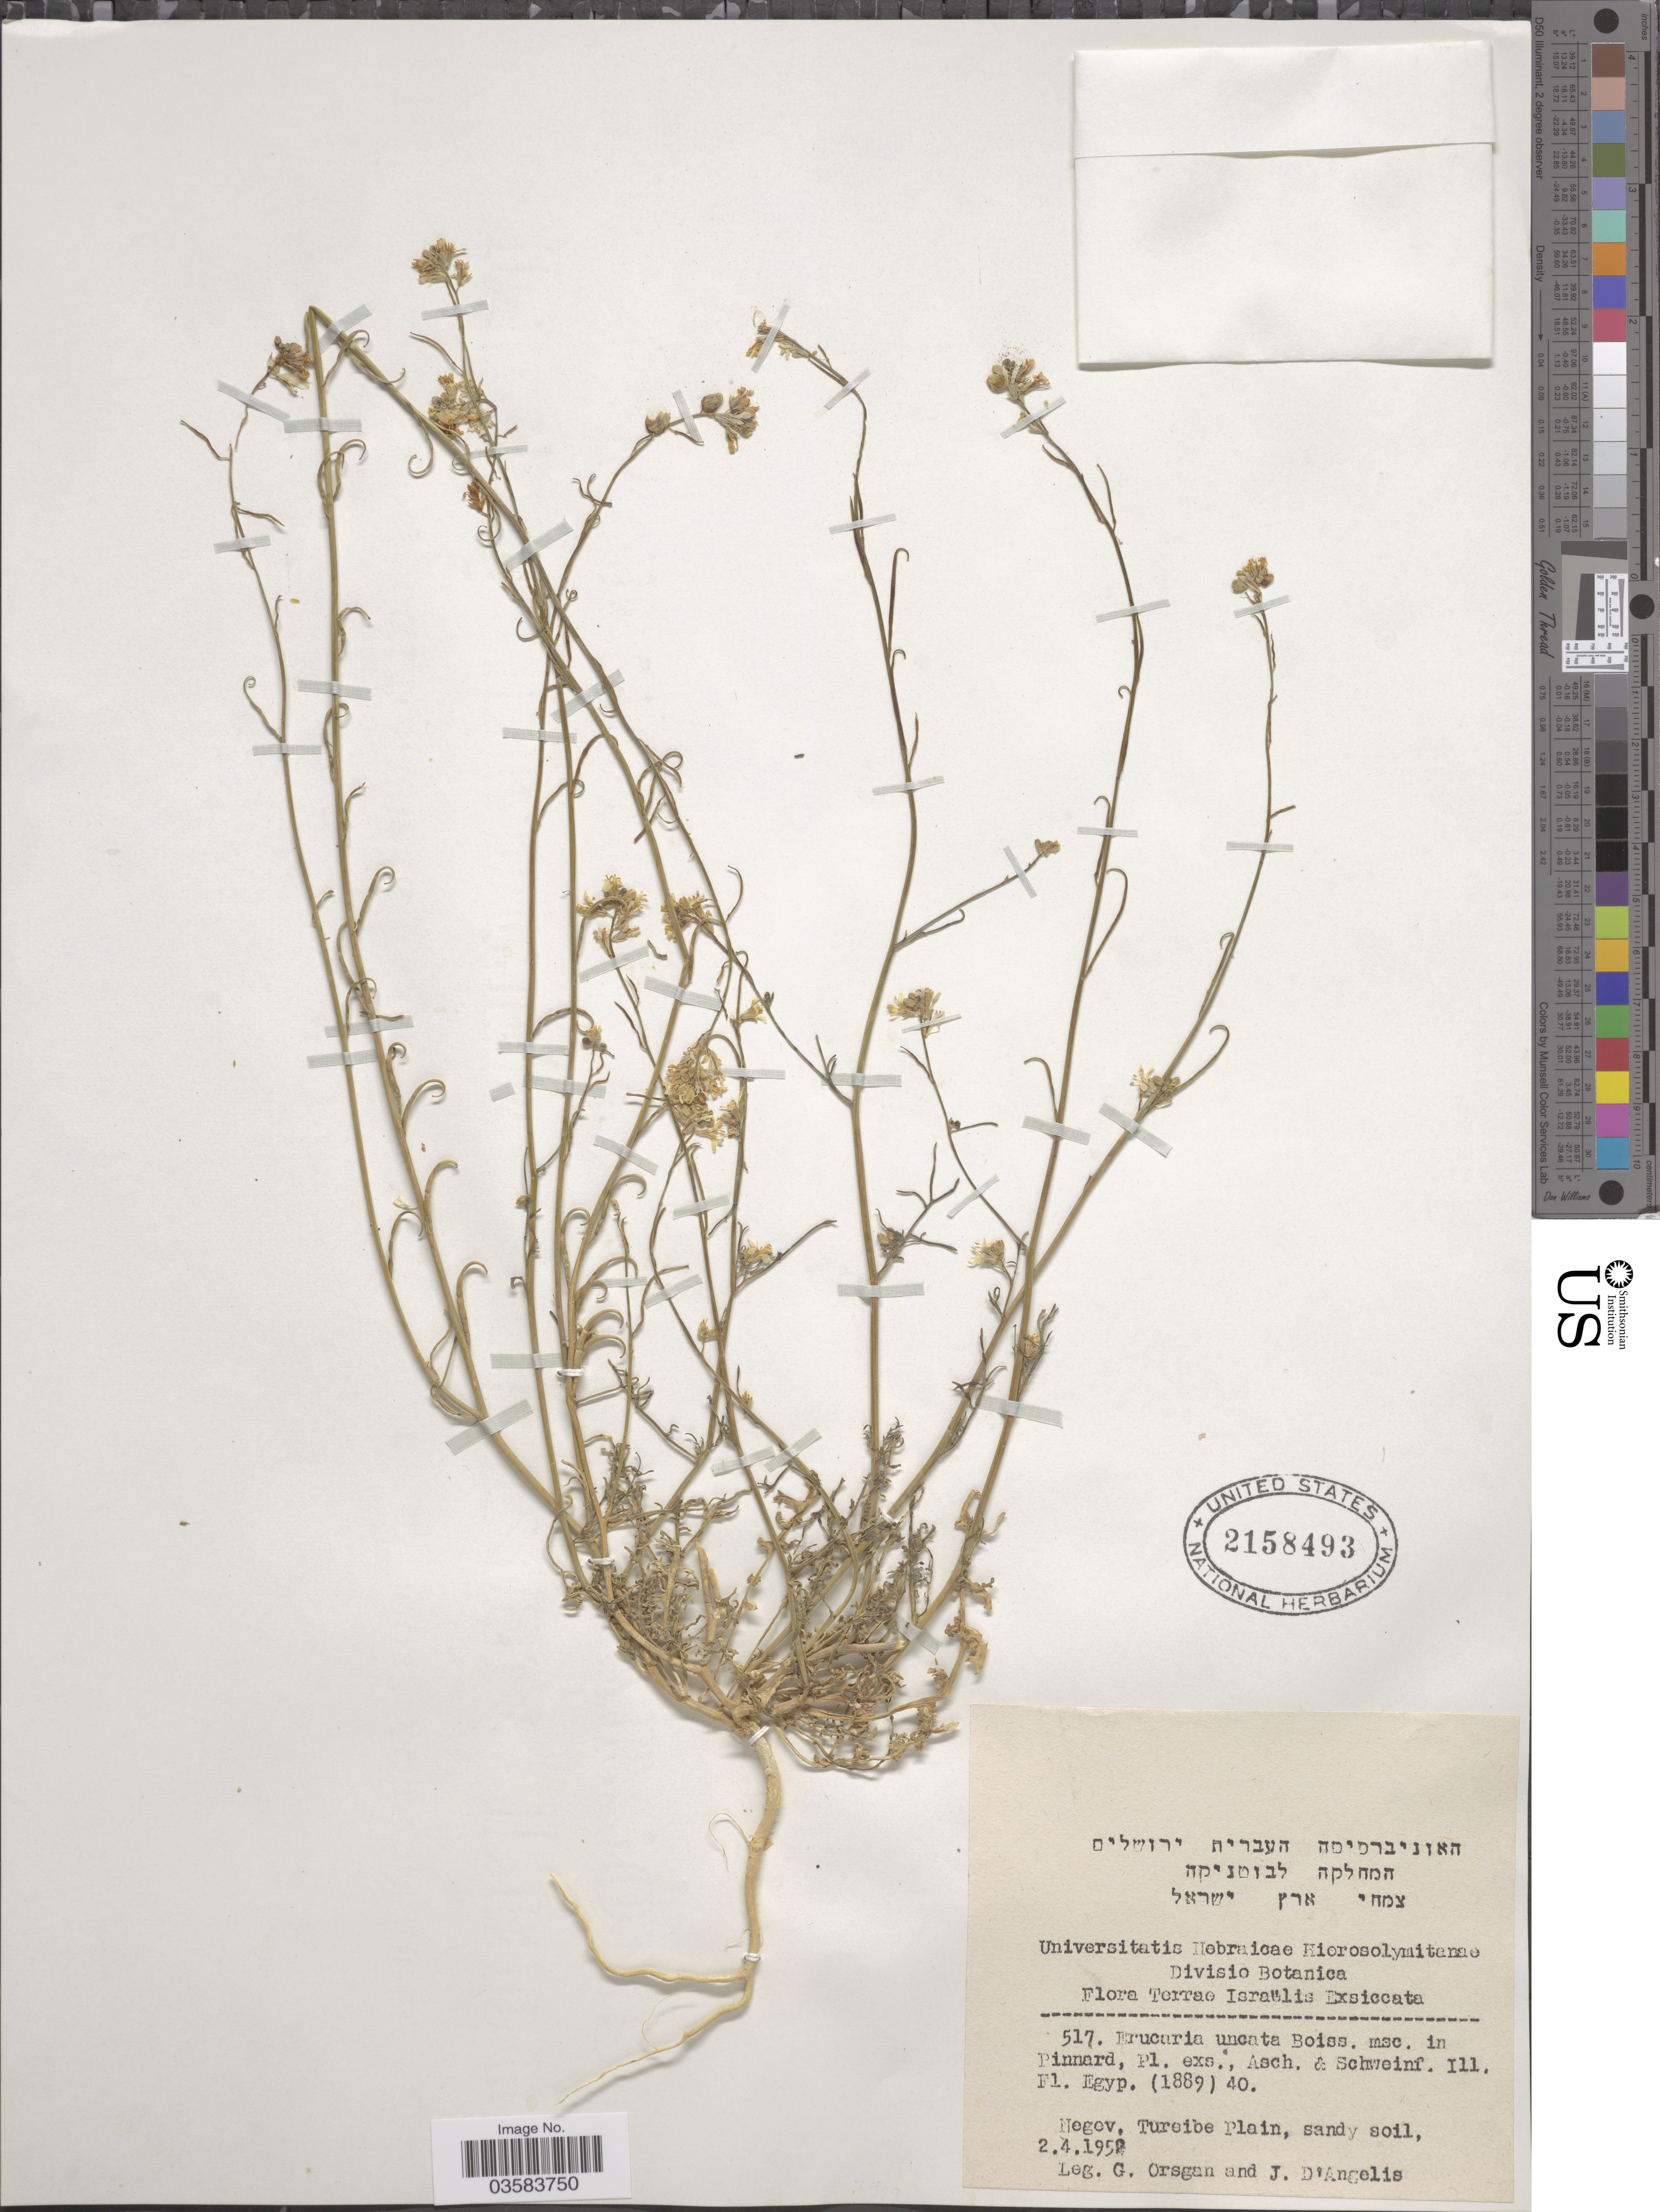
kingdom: Plantae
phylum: Tracheophyta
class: Magnoliopsida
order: Brassicales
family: Brassicaceae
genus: Erucaria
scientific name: Erucaria uncata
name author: Boiss.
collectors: G. Orsgan & J. D'angelis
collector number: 517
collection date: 1952-04-02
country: Israel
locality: Terrae Israëlis. Hegev, Tureibe Plain.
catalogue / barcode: US 2158493